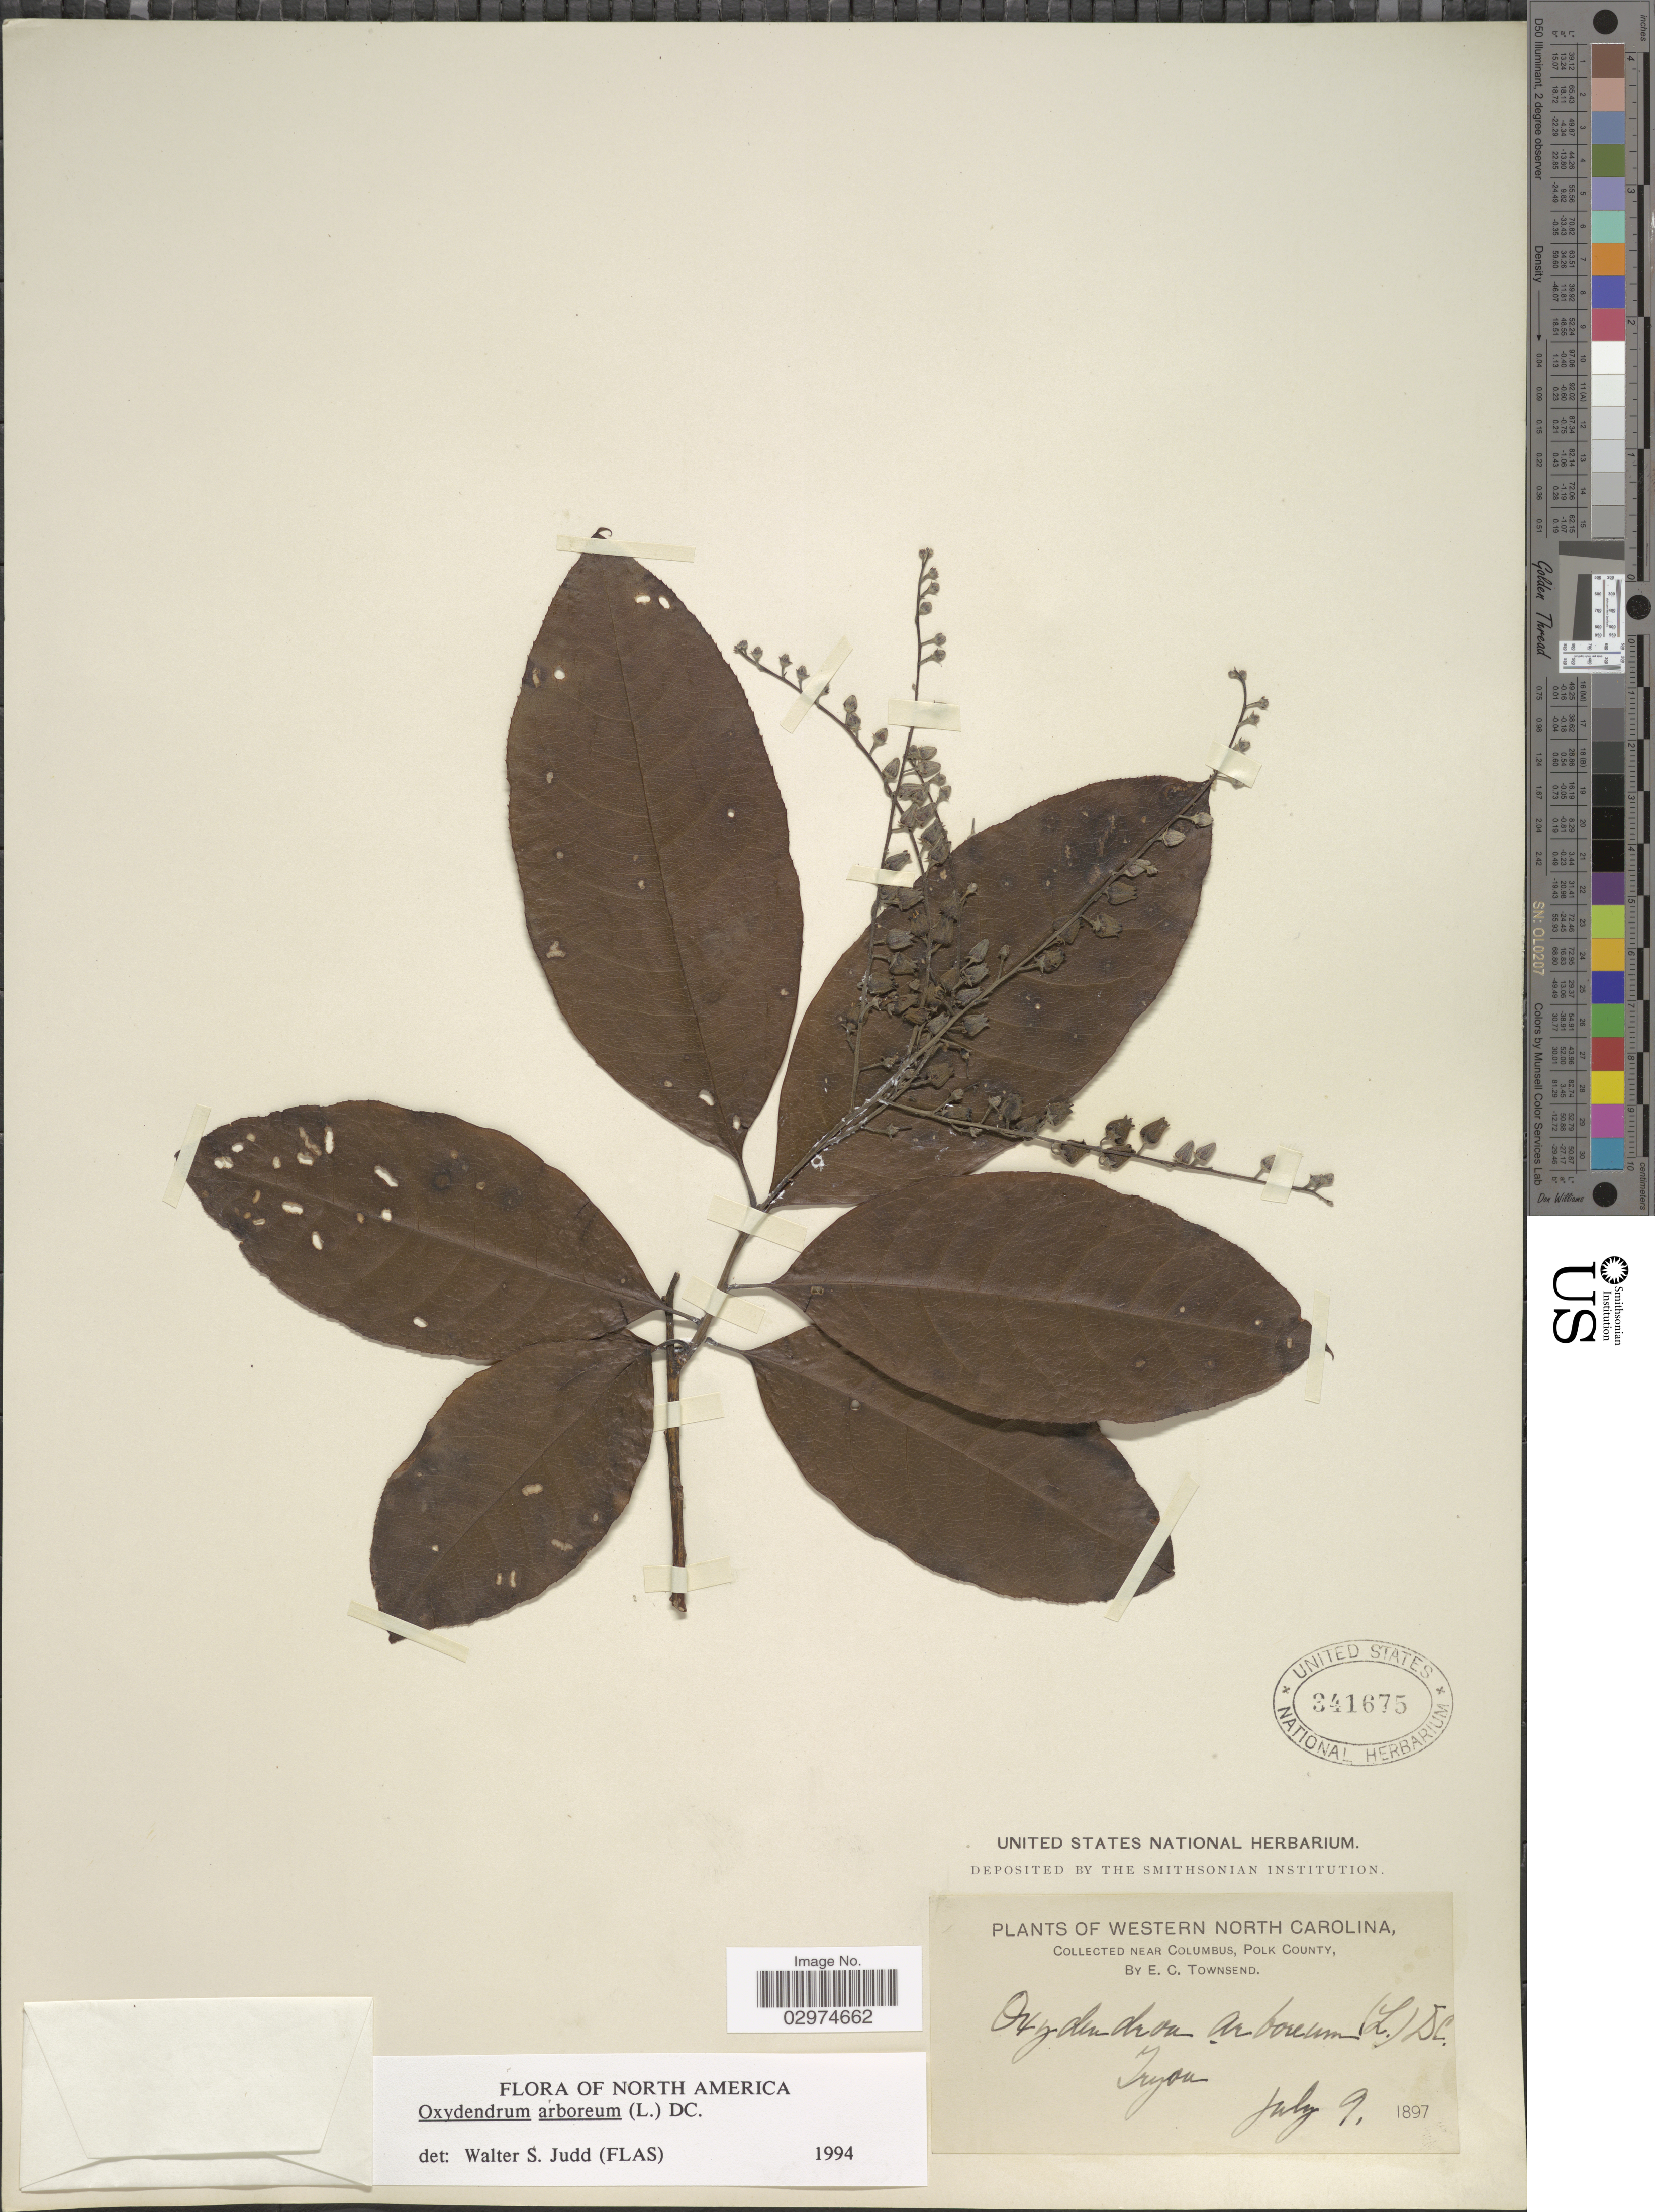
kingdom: Plantae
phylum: Tracheophyta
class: Magnoliopsida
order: Ericales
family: Ericaceae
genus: Oxydendrum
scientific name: Oxydendrum arboreum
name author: (L.) DC.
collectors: E. C. Townsend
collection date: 1897-07-09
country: United States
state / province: North Carolina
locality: Western North Carolina, Tryon.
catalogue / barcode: US 341675